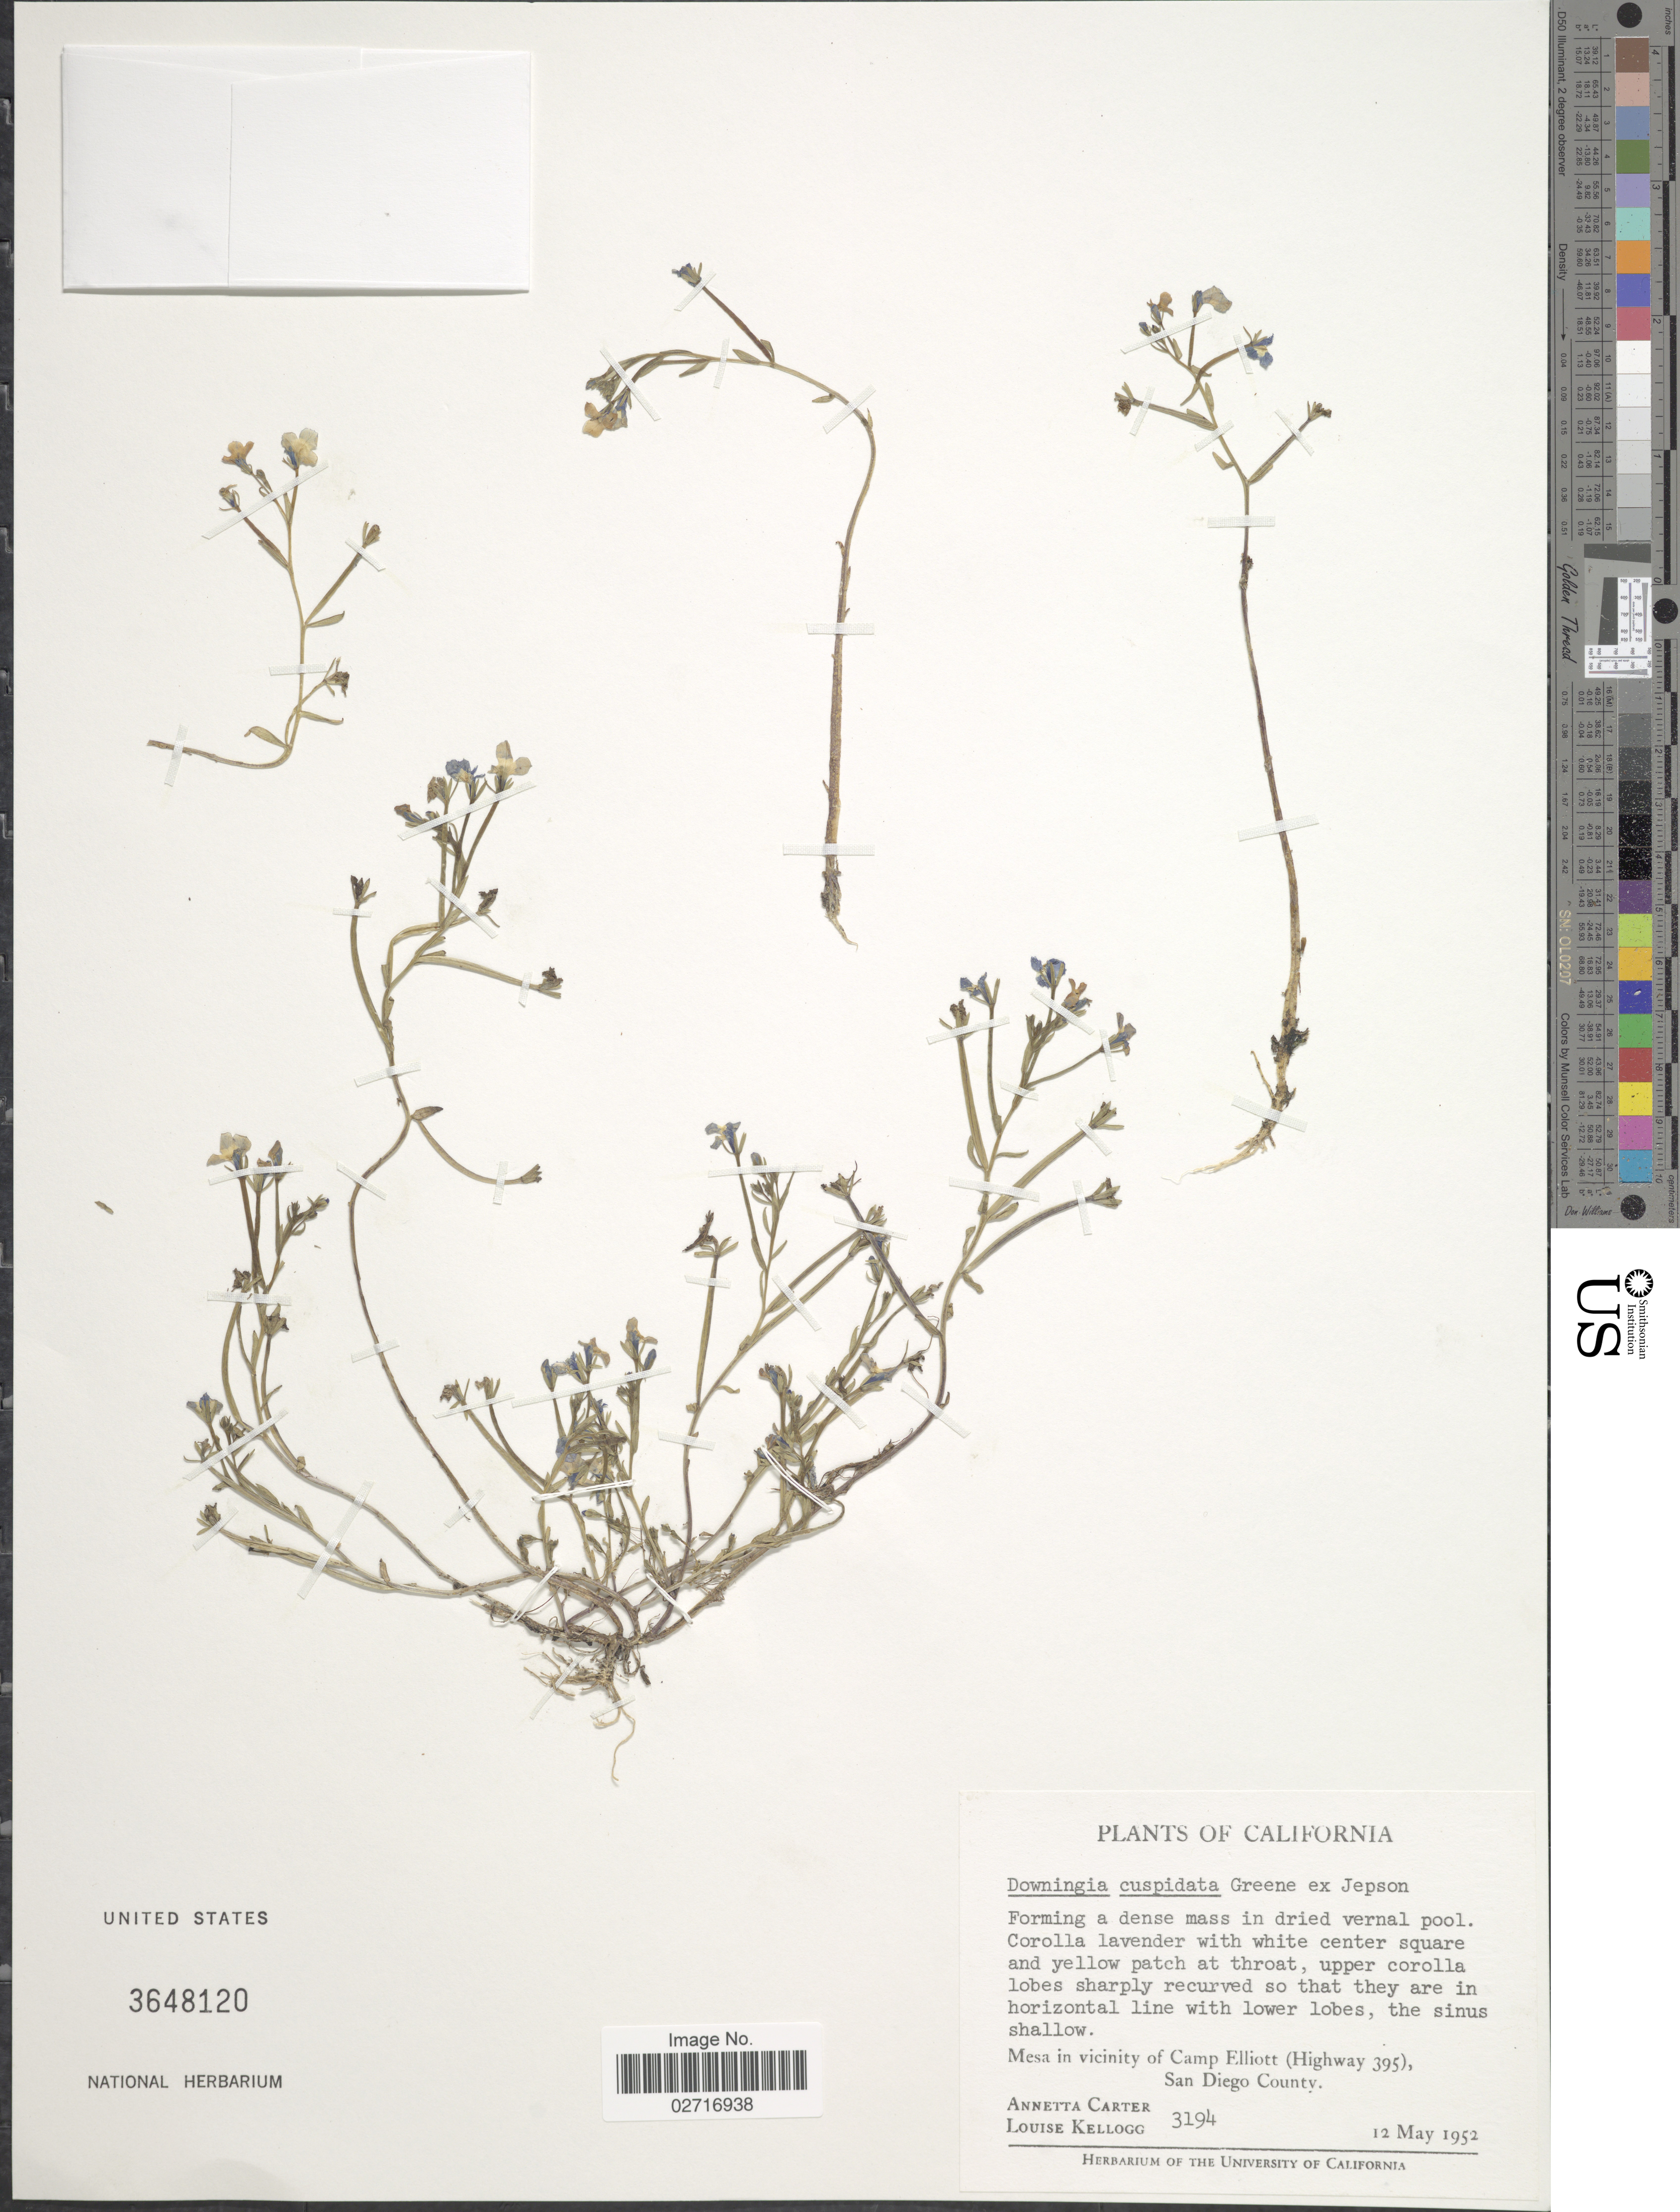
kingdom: Plantae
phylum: Tracheophyta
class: Magnoliopsida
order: Asterales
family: Campanulaceae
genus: Downingia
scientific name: Downingia cuspidata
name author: (Greene) Rattan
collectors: A. Carter & L. Kellogg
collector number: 3194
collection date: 1952-05-12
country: United States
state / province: California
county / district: San Diego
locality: Mesa in vicinity of Camp Elliott (Highway 395), San Diego County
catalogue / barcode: US 3648120